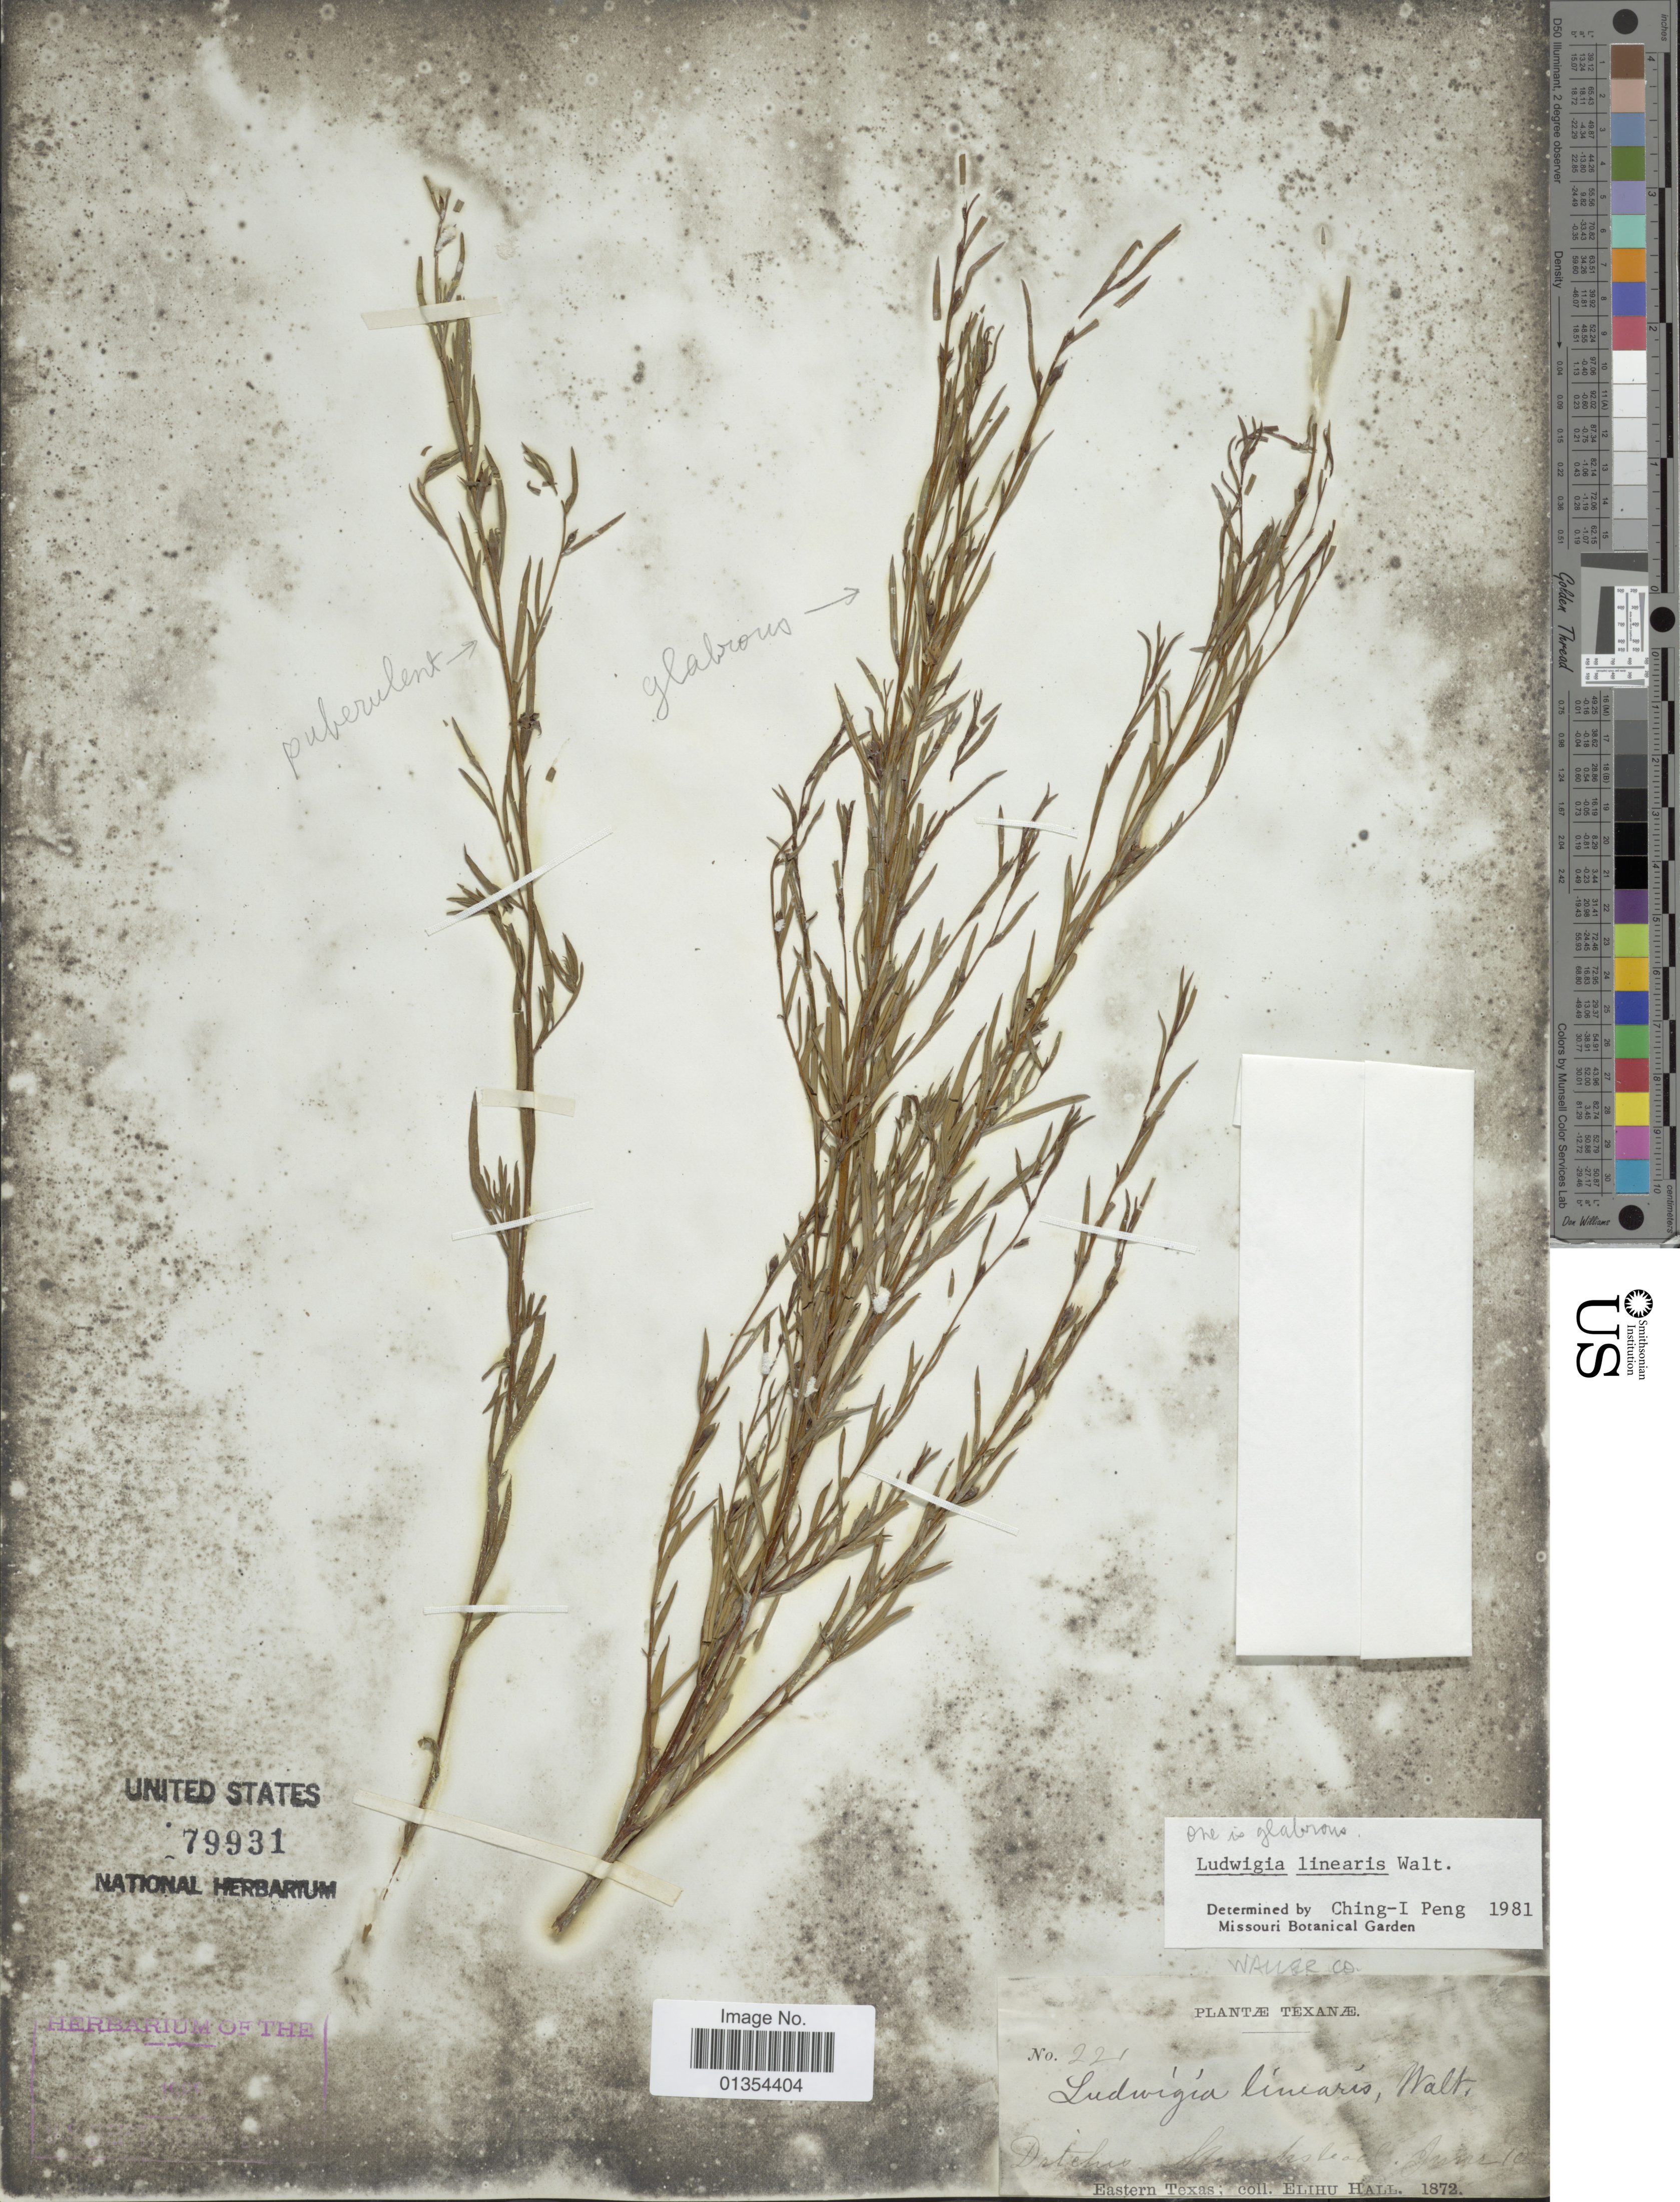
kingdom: Plantae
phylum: Tracheophyta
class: Magnoliopsida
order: Myrtales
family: Onagraceae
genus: Ludwigia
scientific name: Ludwigia linearis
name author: Walter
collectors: E. Hall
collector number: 221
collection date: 1872-06-10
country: United States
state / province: Texas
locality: Eastern Texas, Waner Co. Hempstead.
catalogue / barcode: US 79931